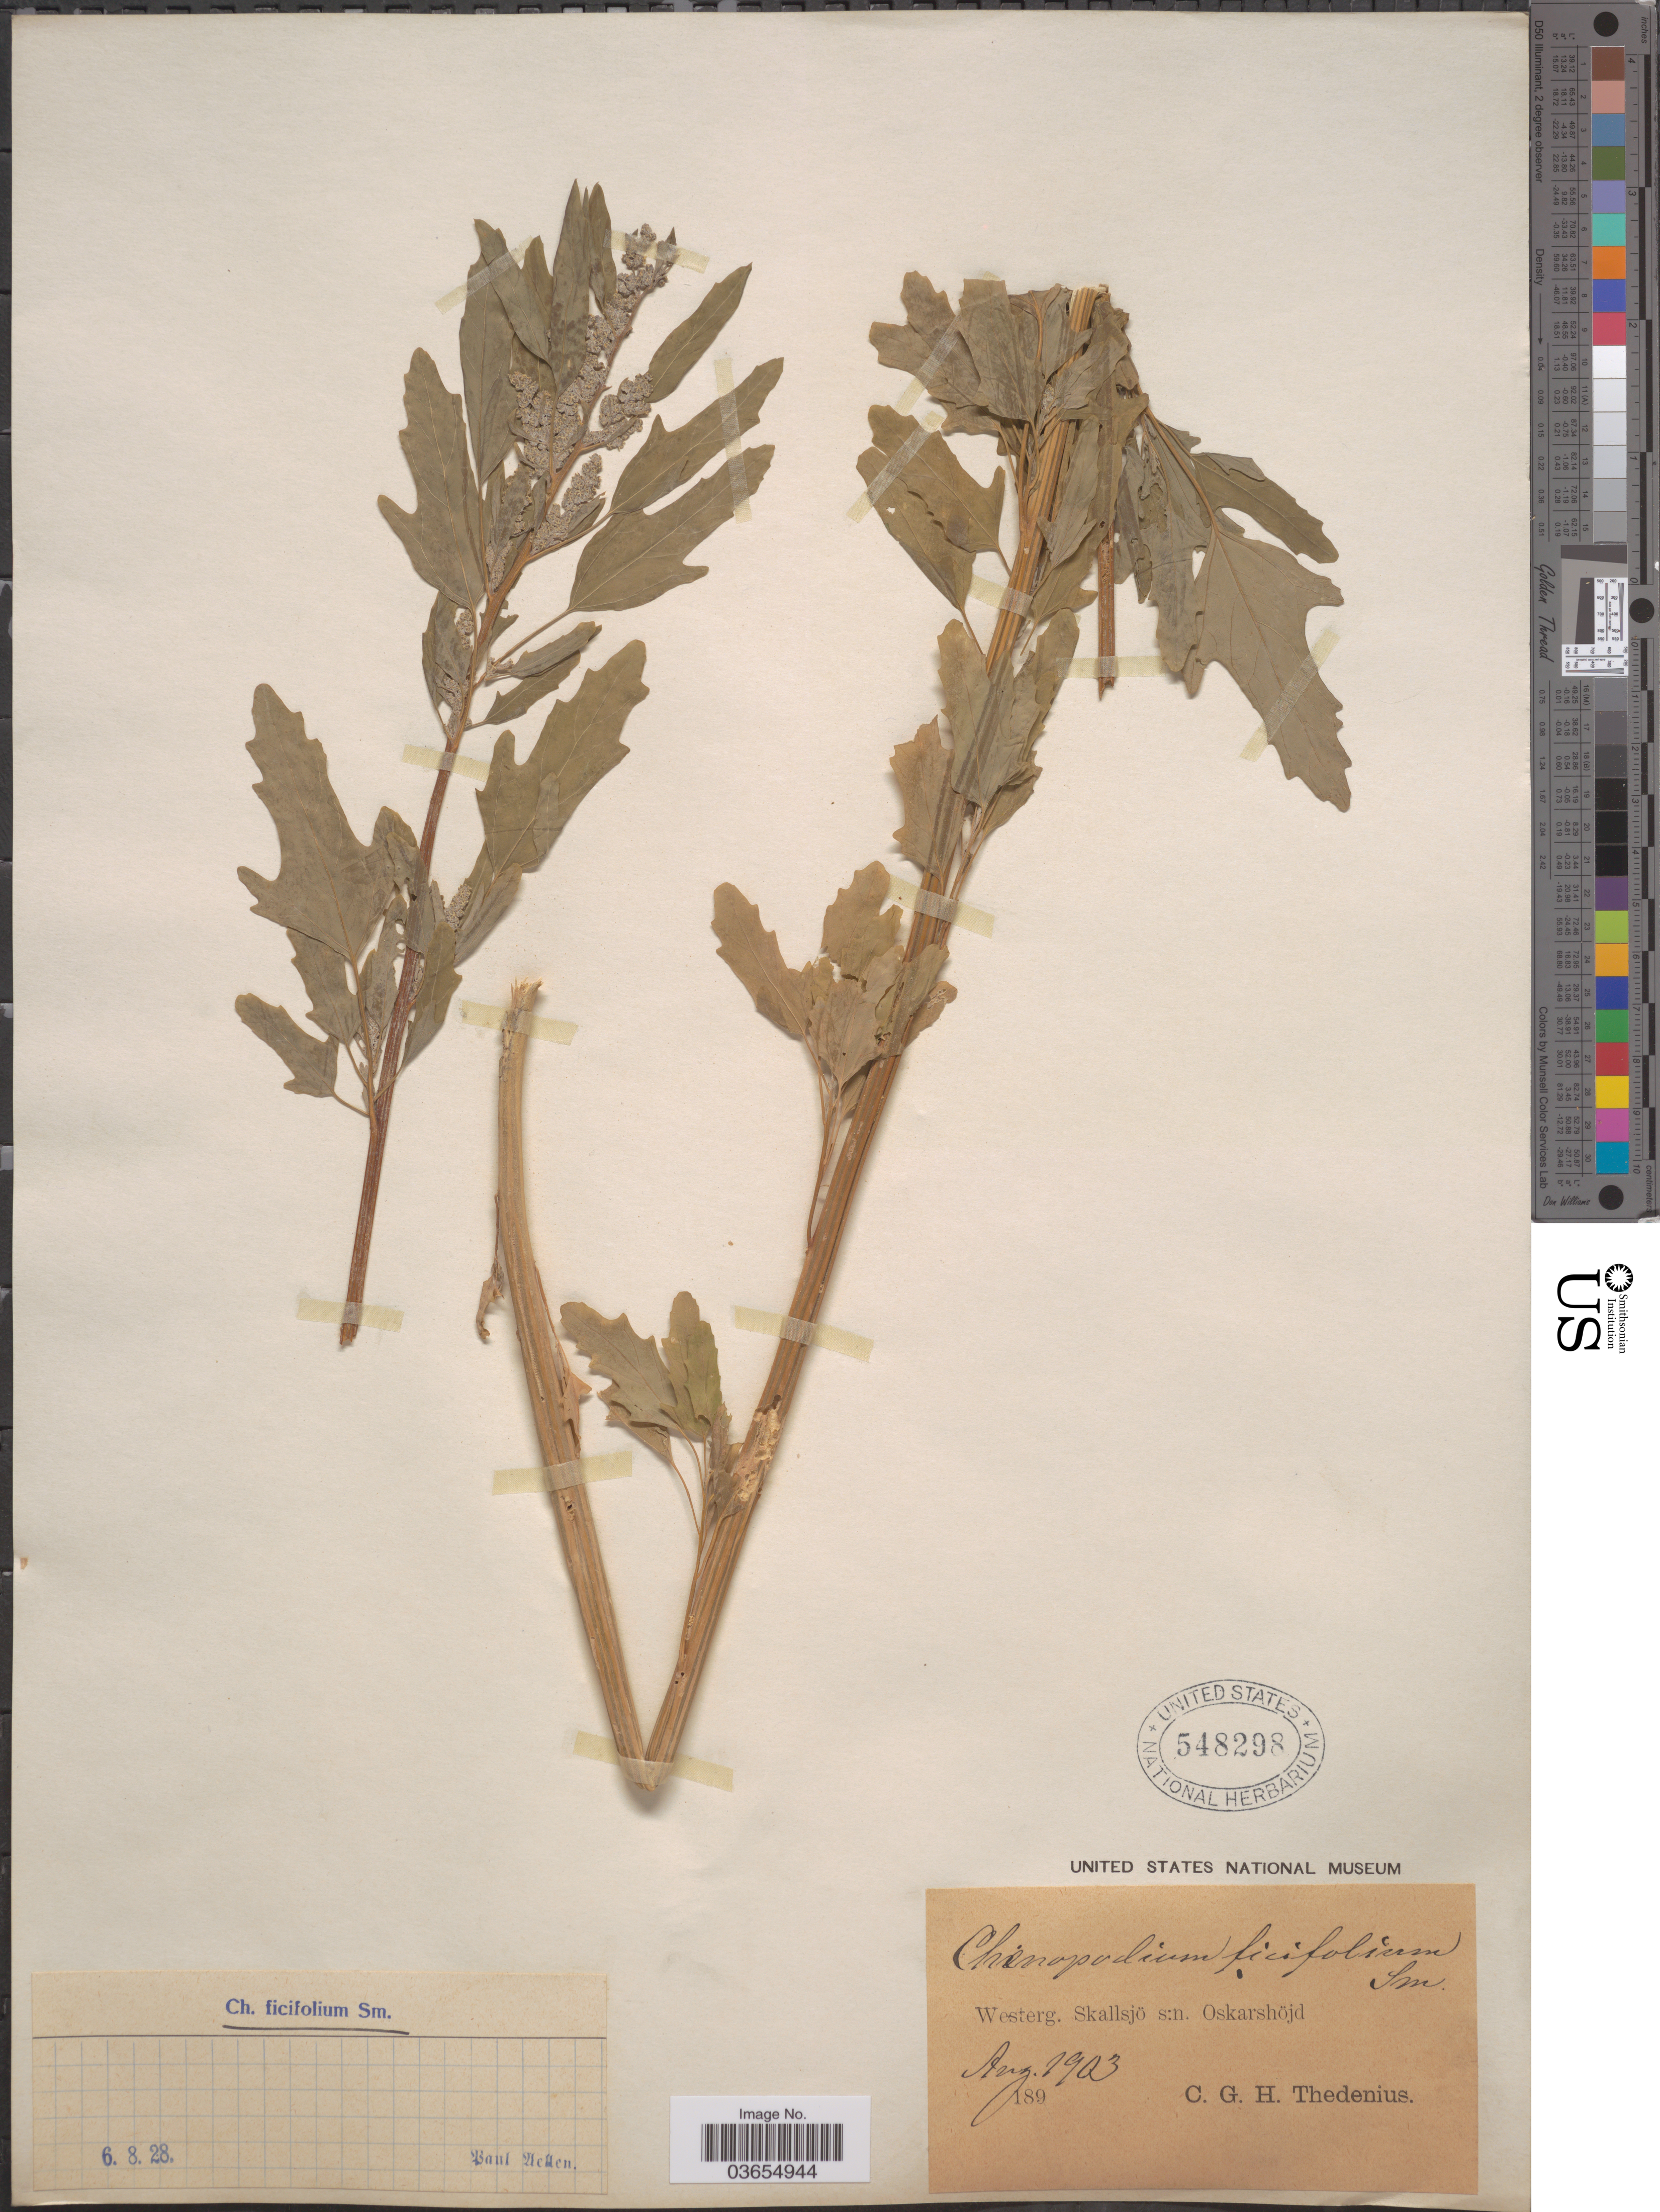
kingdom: Plantae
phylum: Tracheophyta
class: Magnoliopsida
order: Caryophyllales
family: Amaranthaceae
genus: Chenopodium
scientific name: Chenopodium ficifolium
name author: Sm.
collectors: C. Thedenius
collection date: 1903-08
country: Sweden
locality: Westerg. Skallskjö s:n. Oskarshöjd.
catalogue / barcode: US 548298